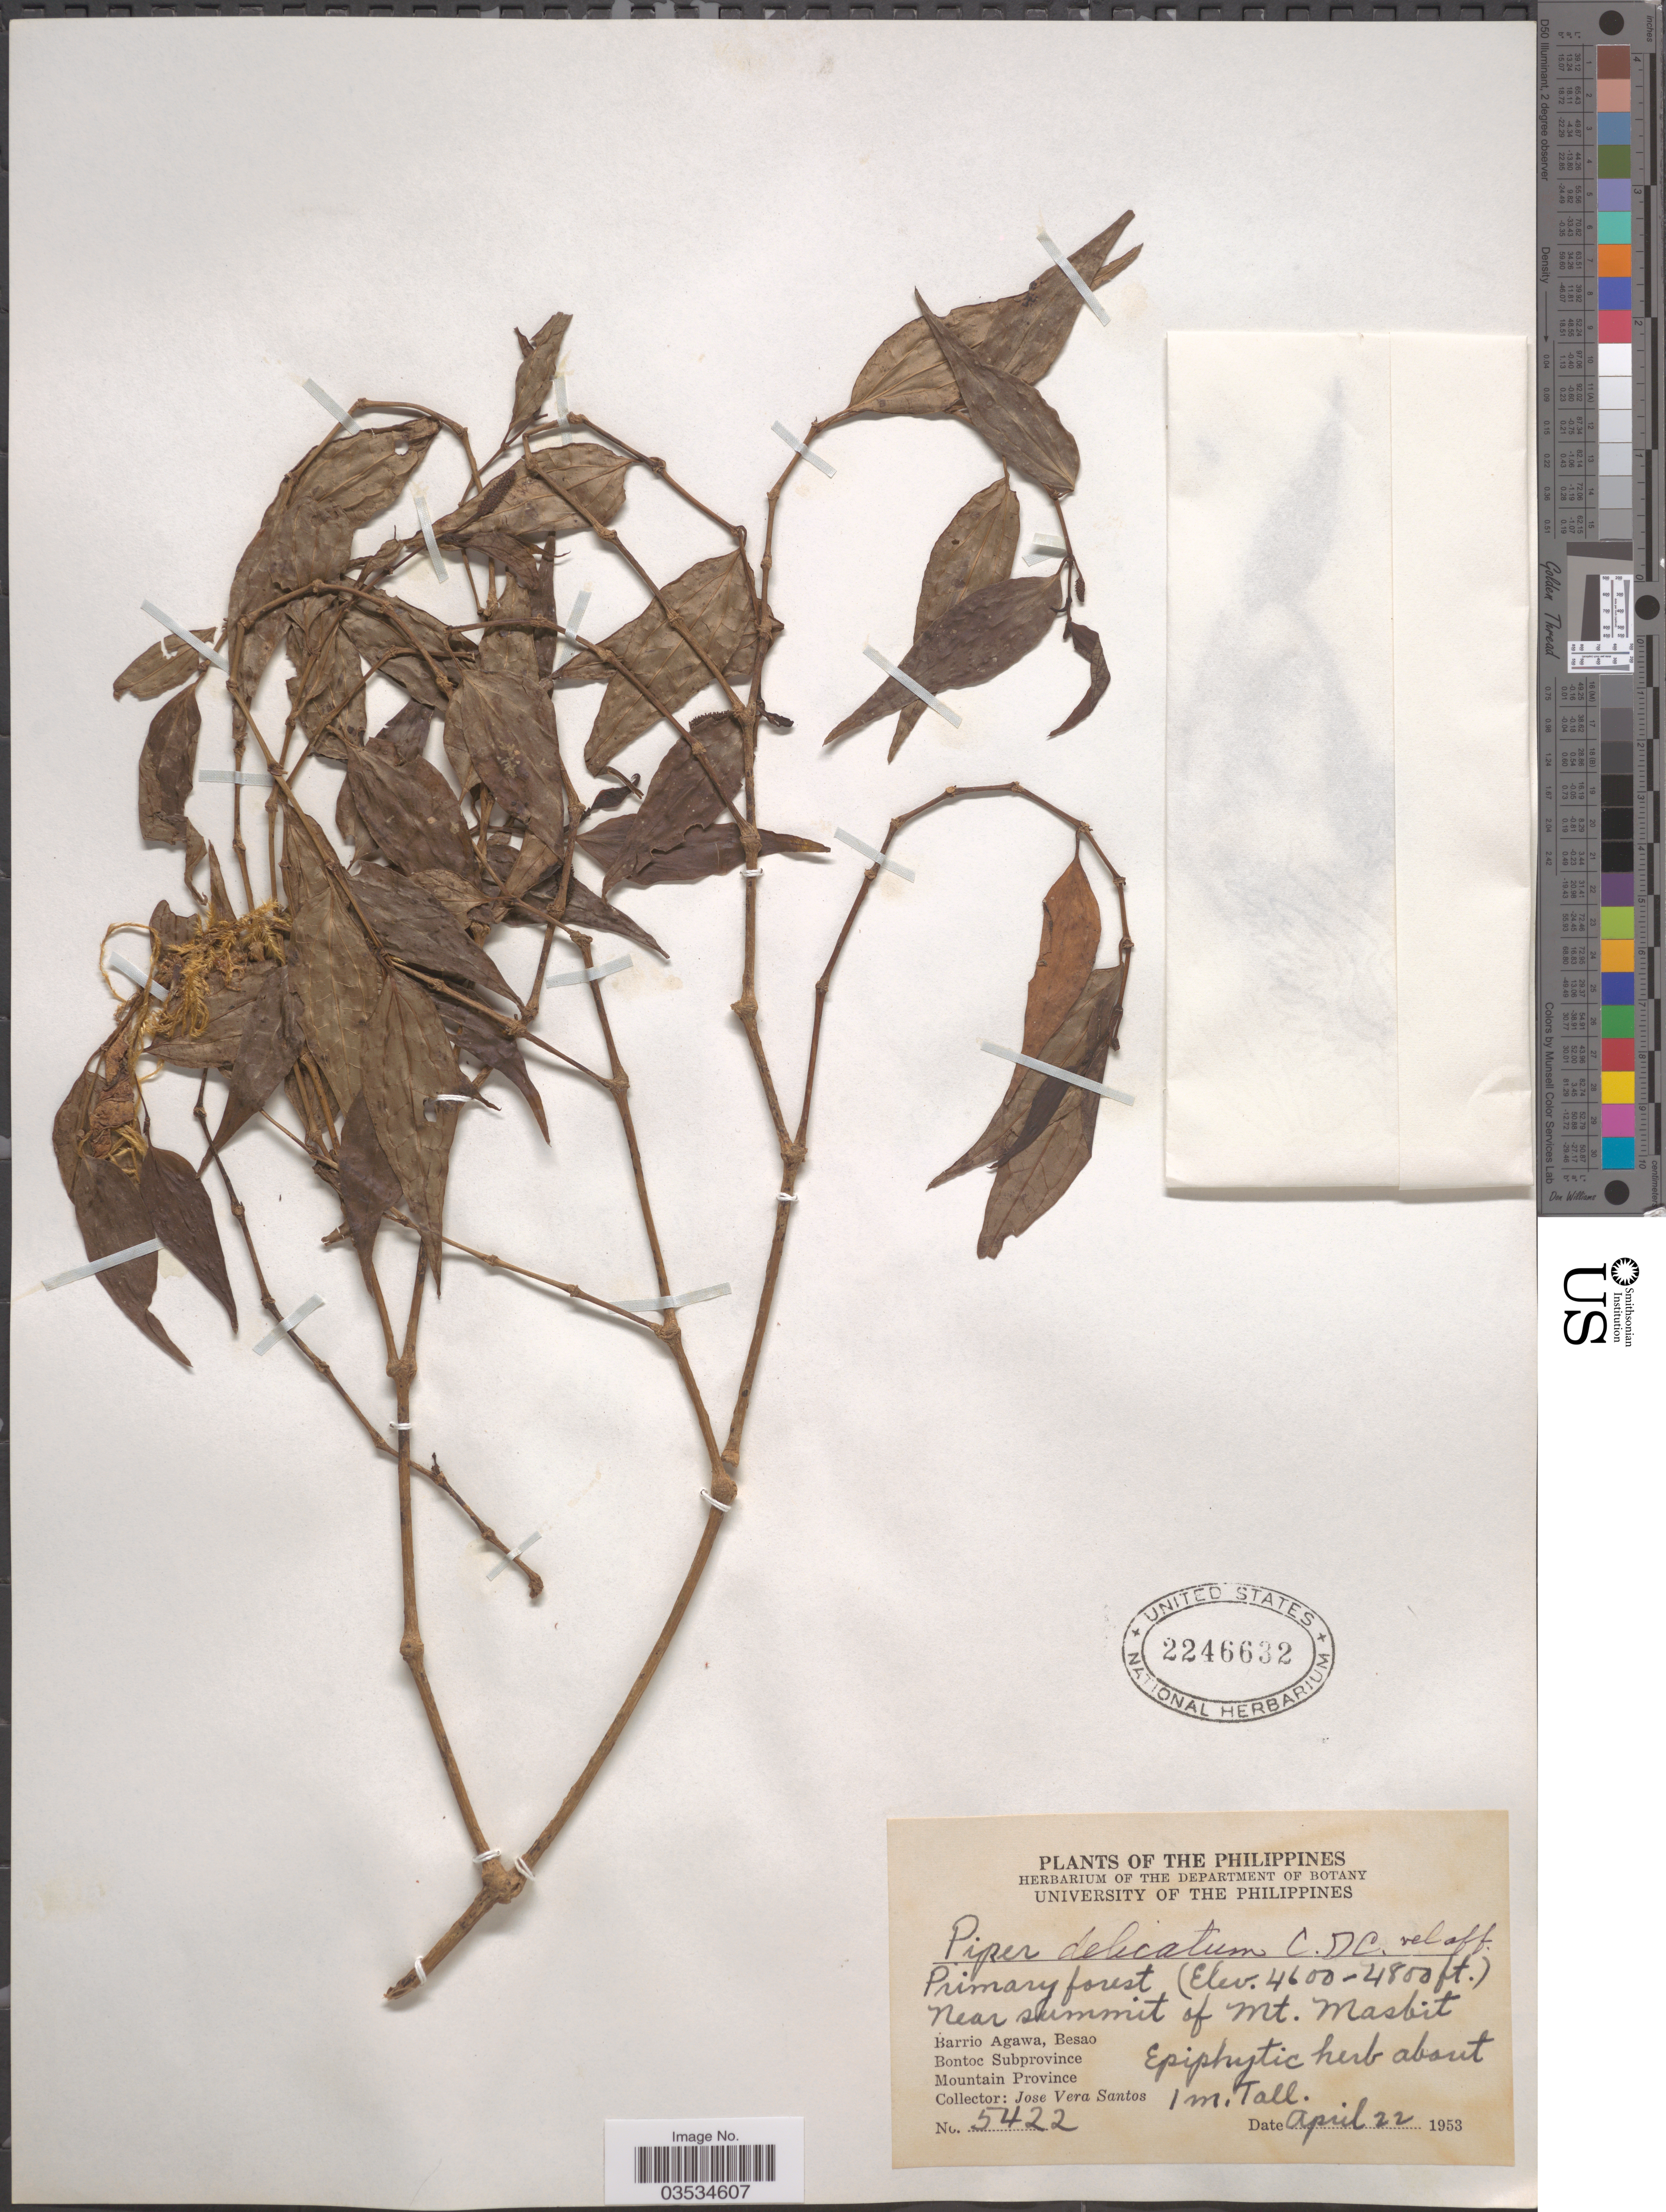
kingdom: Plantae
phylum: Tracheophyta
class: Magnoliopsida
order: Piperales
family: Piperaceae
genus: Piper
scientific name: Piper delicatum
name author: C. DC. in Elmer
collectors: J. Santos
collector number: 5422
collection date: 1953-04-22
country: Philippines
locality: Near Summit of Mt. Masbit. Barrio Agawa, Besao. Bontoc Subprovince. Mountain Province.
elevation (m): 1402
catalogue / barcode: US 2246632